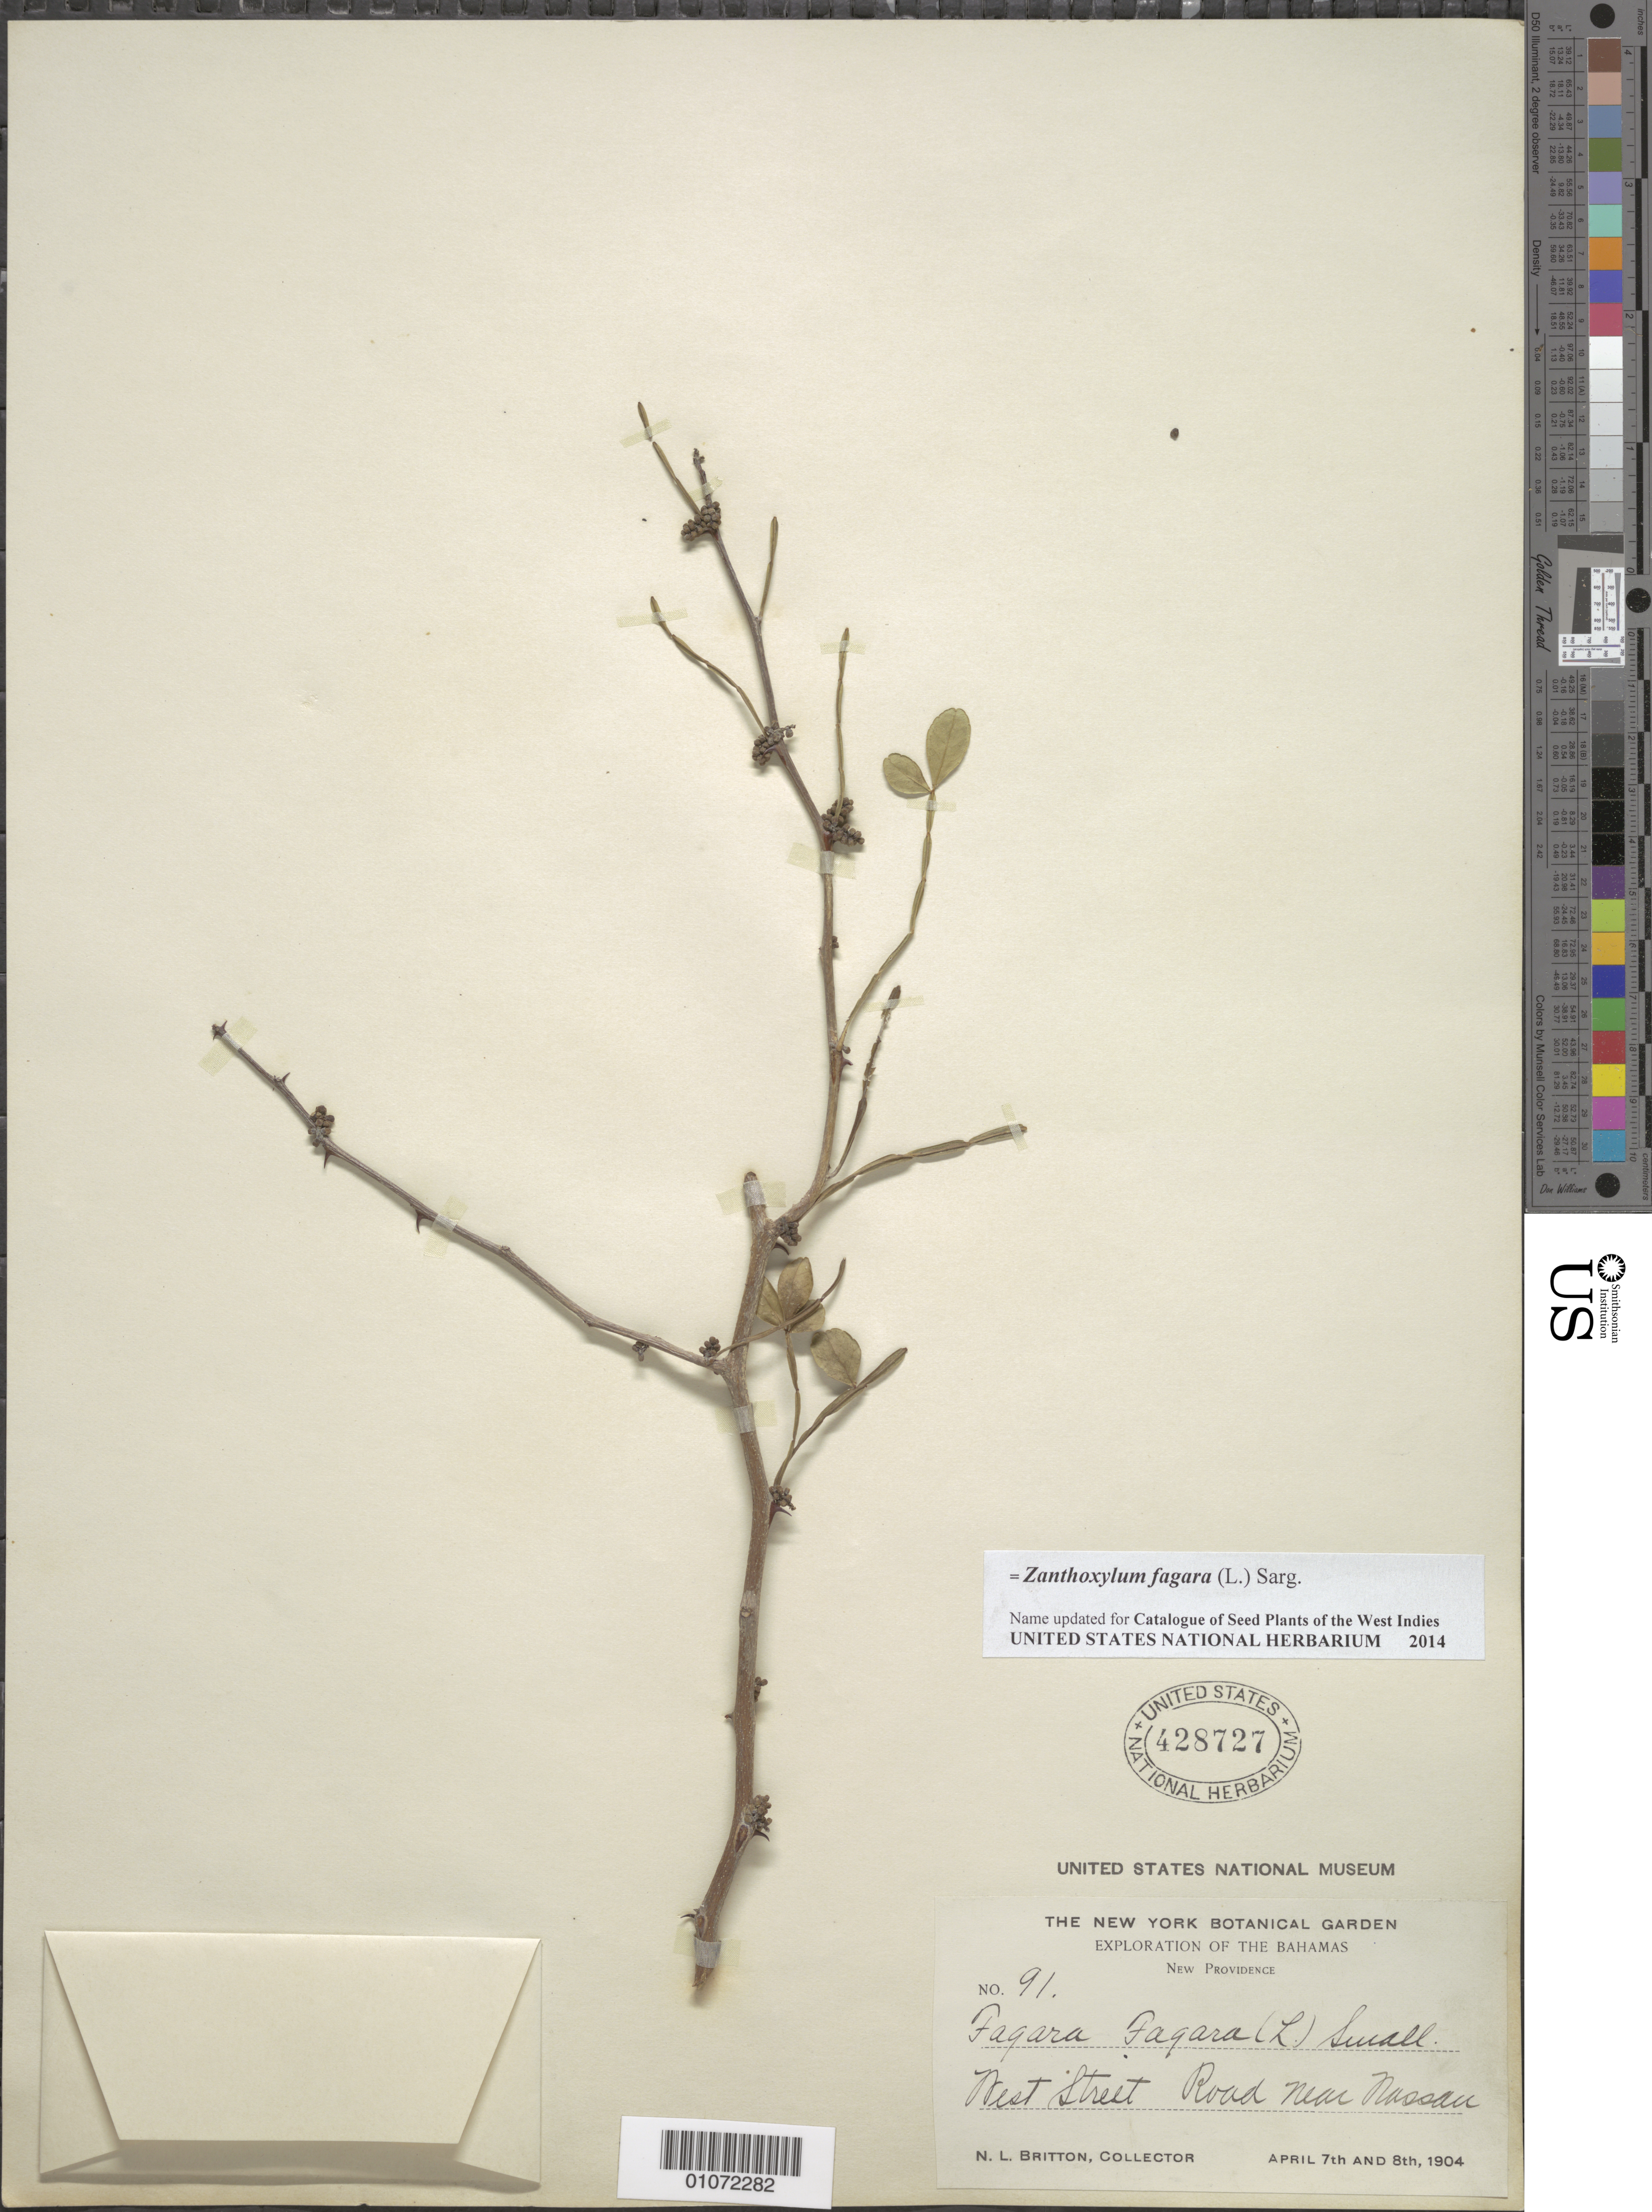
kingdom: Plantae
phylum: Tracheophyta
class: Magnoliopsida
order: Sapindales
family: Rutaceae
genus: Zanthoxylum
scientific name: Zanthoxylum fagara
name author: (L.) Sarg.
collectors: N. Britton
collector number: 91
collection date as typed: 07 Apr 1904 and 08 Apr 1904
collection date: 1904-04-07,1904-04-08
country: Bahamas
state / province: New Providence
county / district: Nassau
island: New Providence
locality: Nest Street, road near Nassau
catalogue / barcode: US 428727